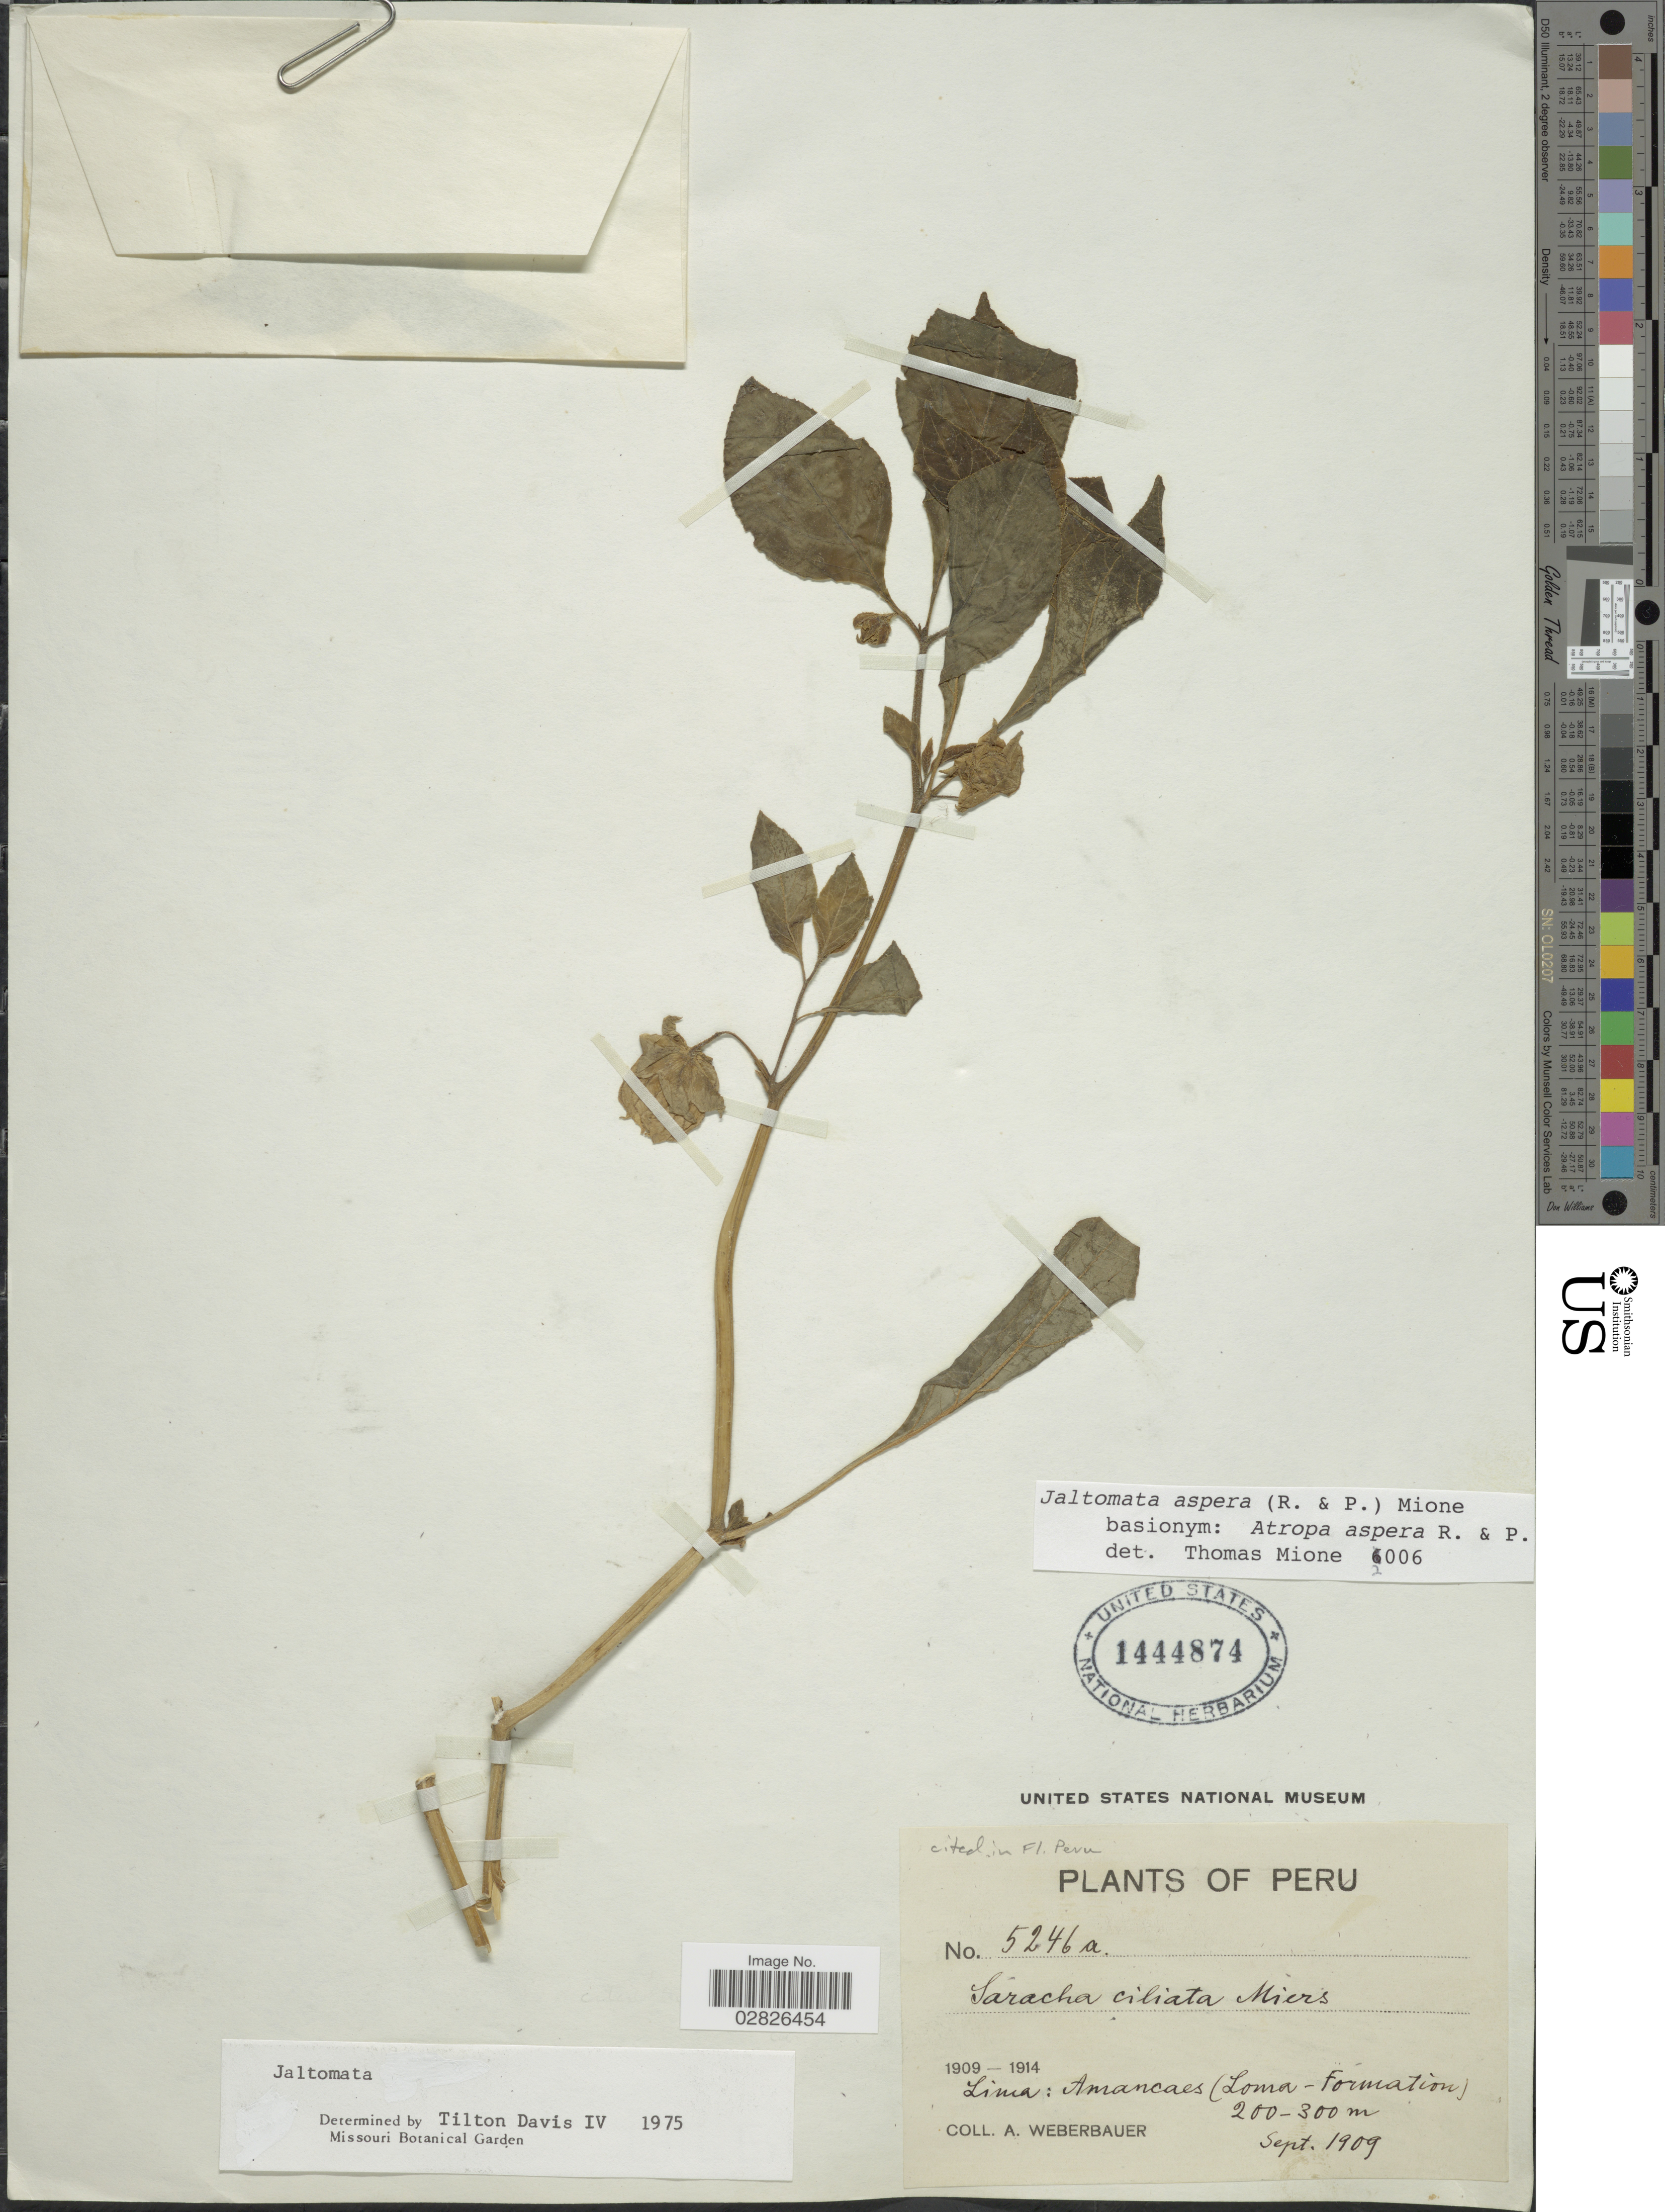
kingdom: Plantae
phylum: Tracheophyta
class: Magnoliopsida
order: Solanales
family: Solanaceae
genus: Jaltomata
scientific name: Jaltomata aspera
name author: (Rose & Pav.) Mione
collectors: A. Weberbauer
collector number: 5246a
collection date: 1909-09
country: Peru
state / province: Lima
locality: Amancaes (Loma-Formation).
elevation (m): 200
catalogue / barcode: US 1444874